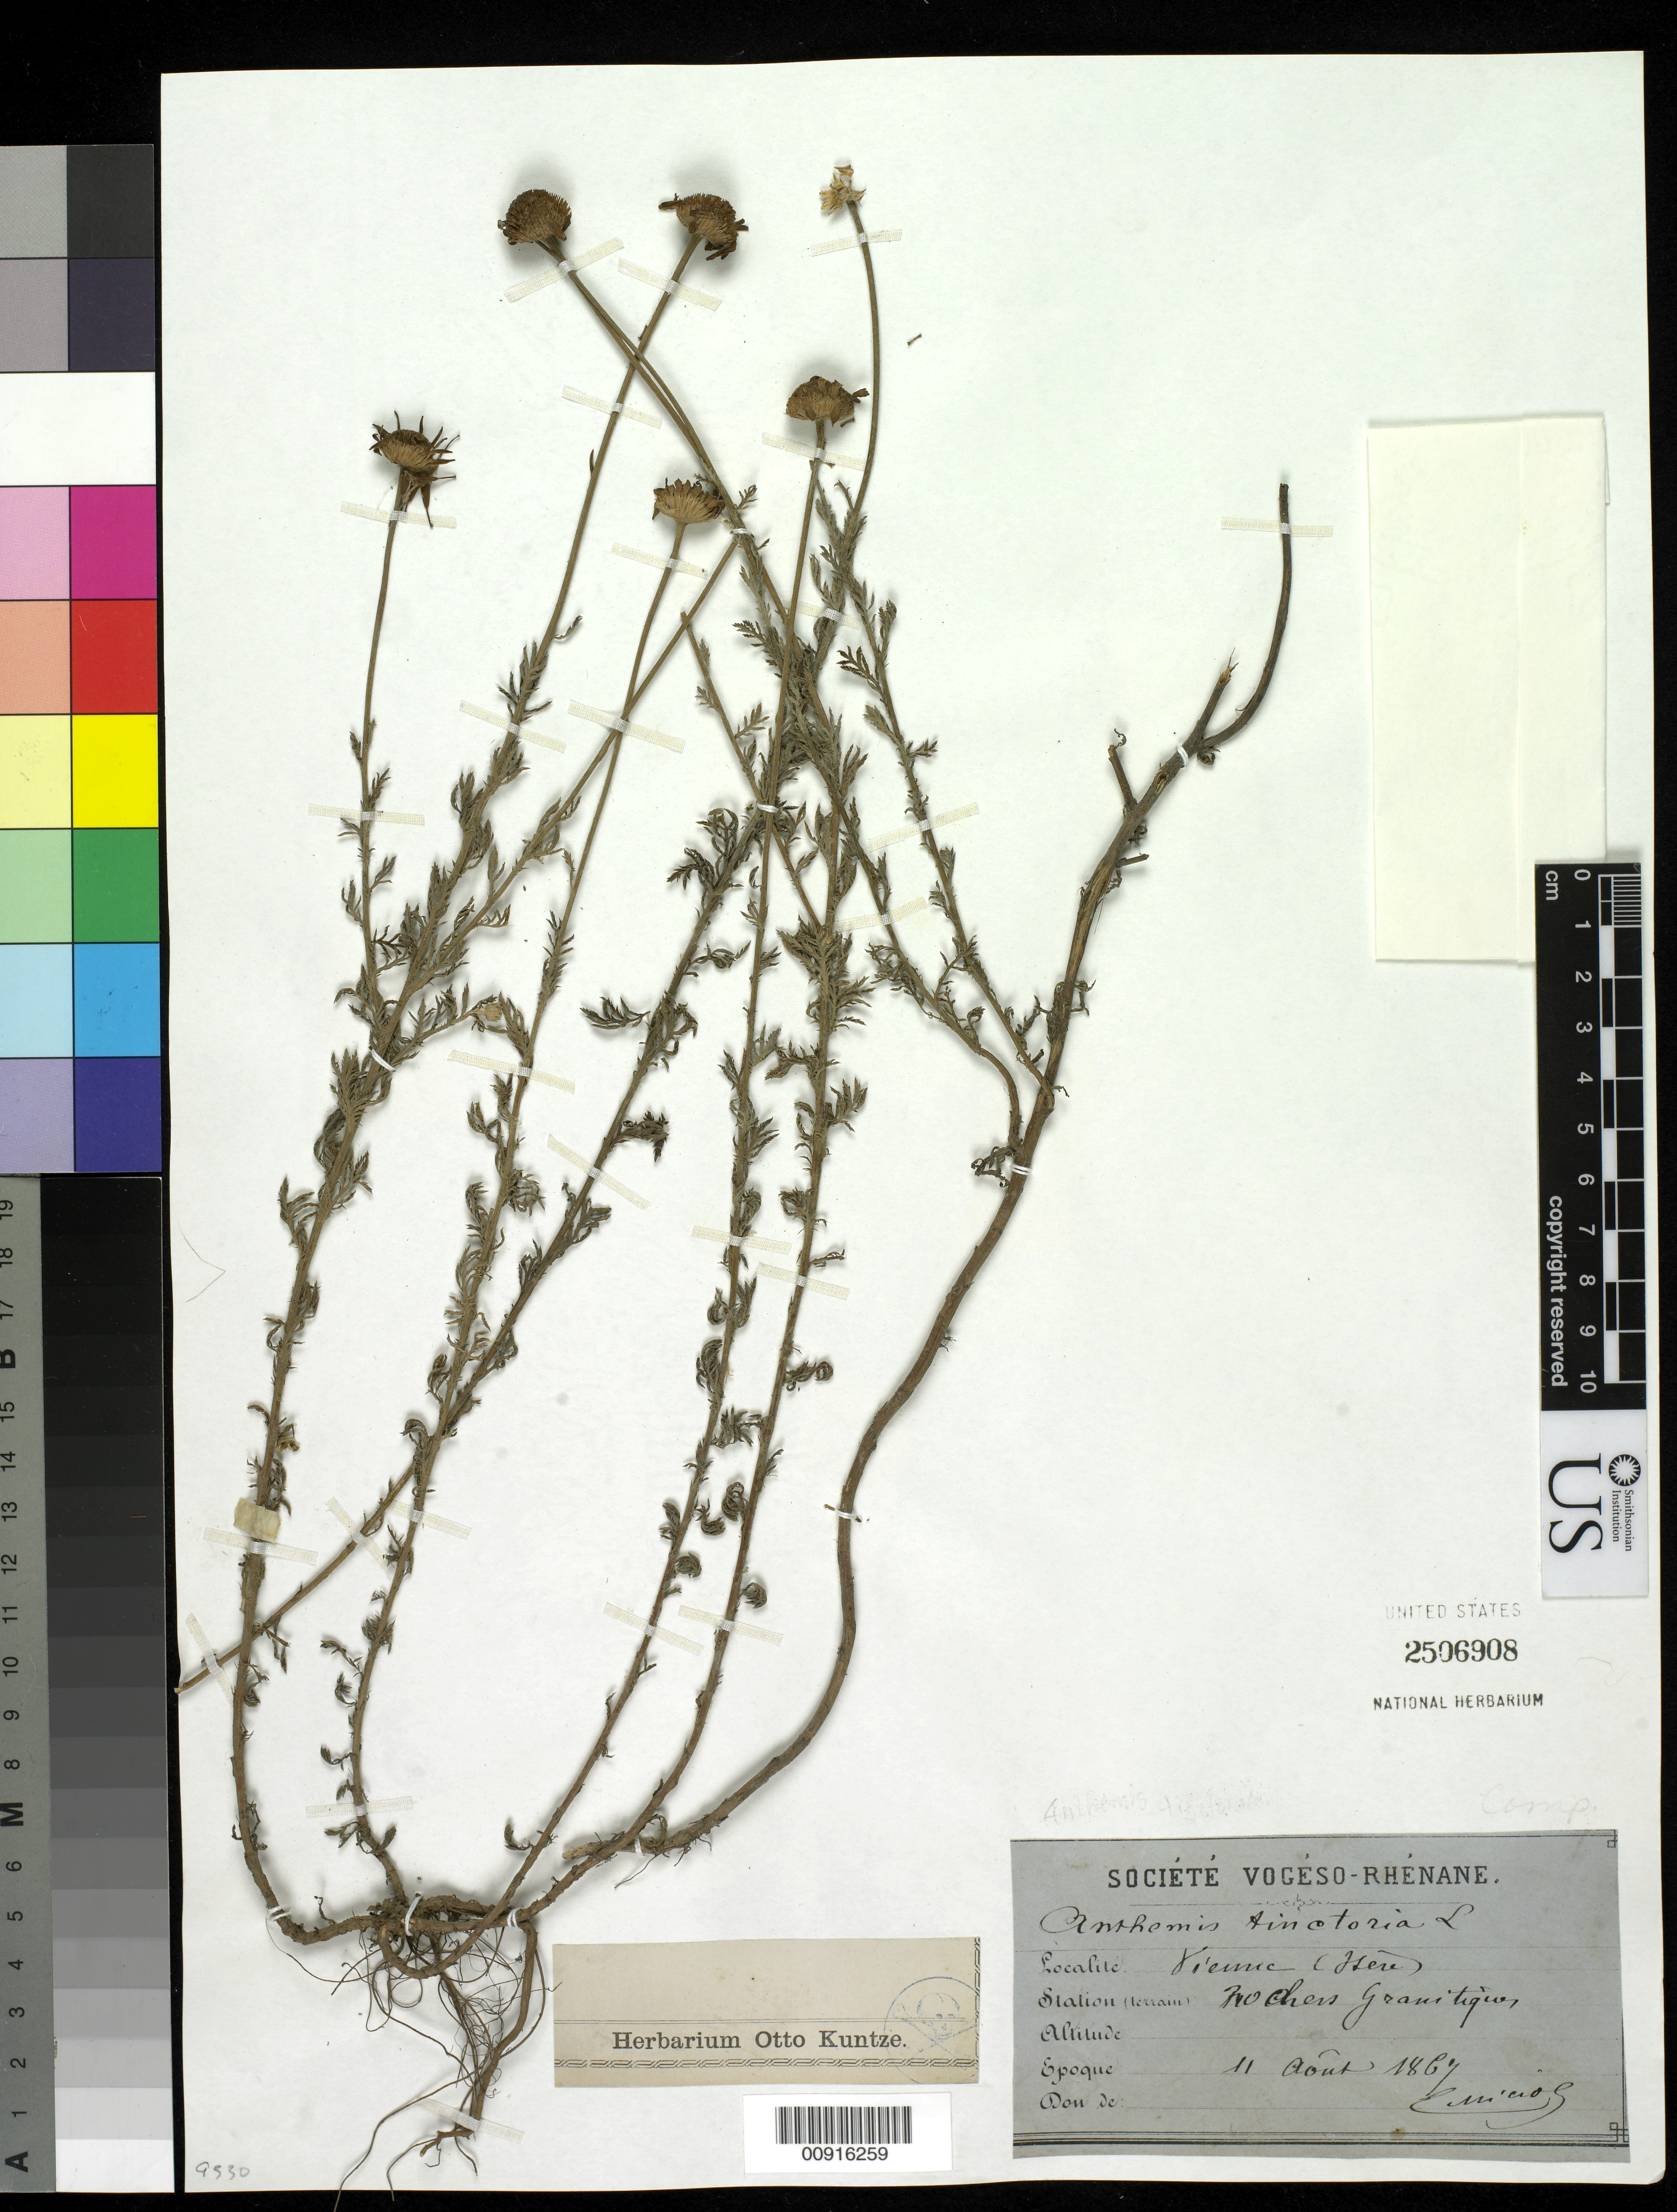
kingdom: Plantae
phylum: Tracheophyta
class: Magnoliopsida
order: Asterales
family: Asteraceae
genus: Anthemis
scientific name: Anthemis tinctoria 'Wargrave'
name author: L.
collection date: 1869-08-11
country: Austria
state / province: Wien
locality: Rochers granitique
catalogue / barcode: US 2506908